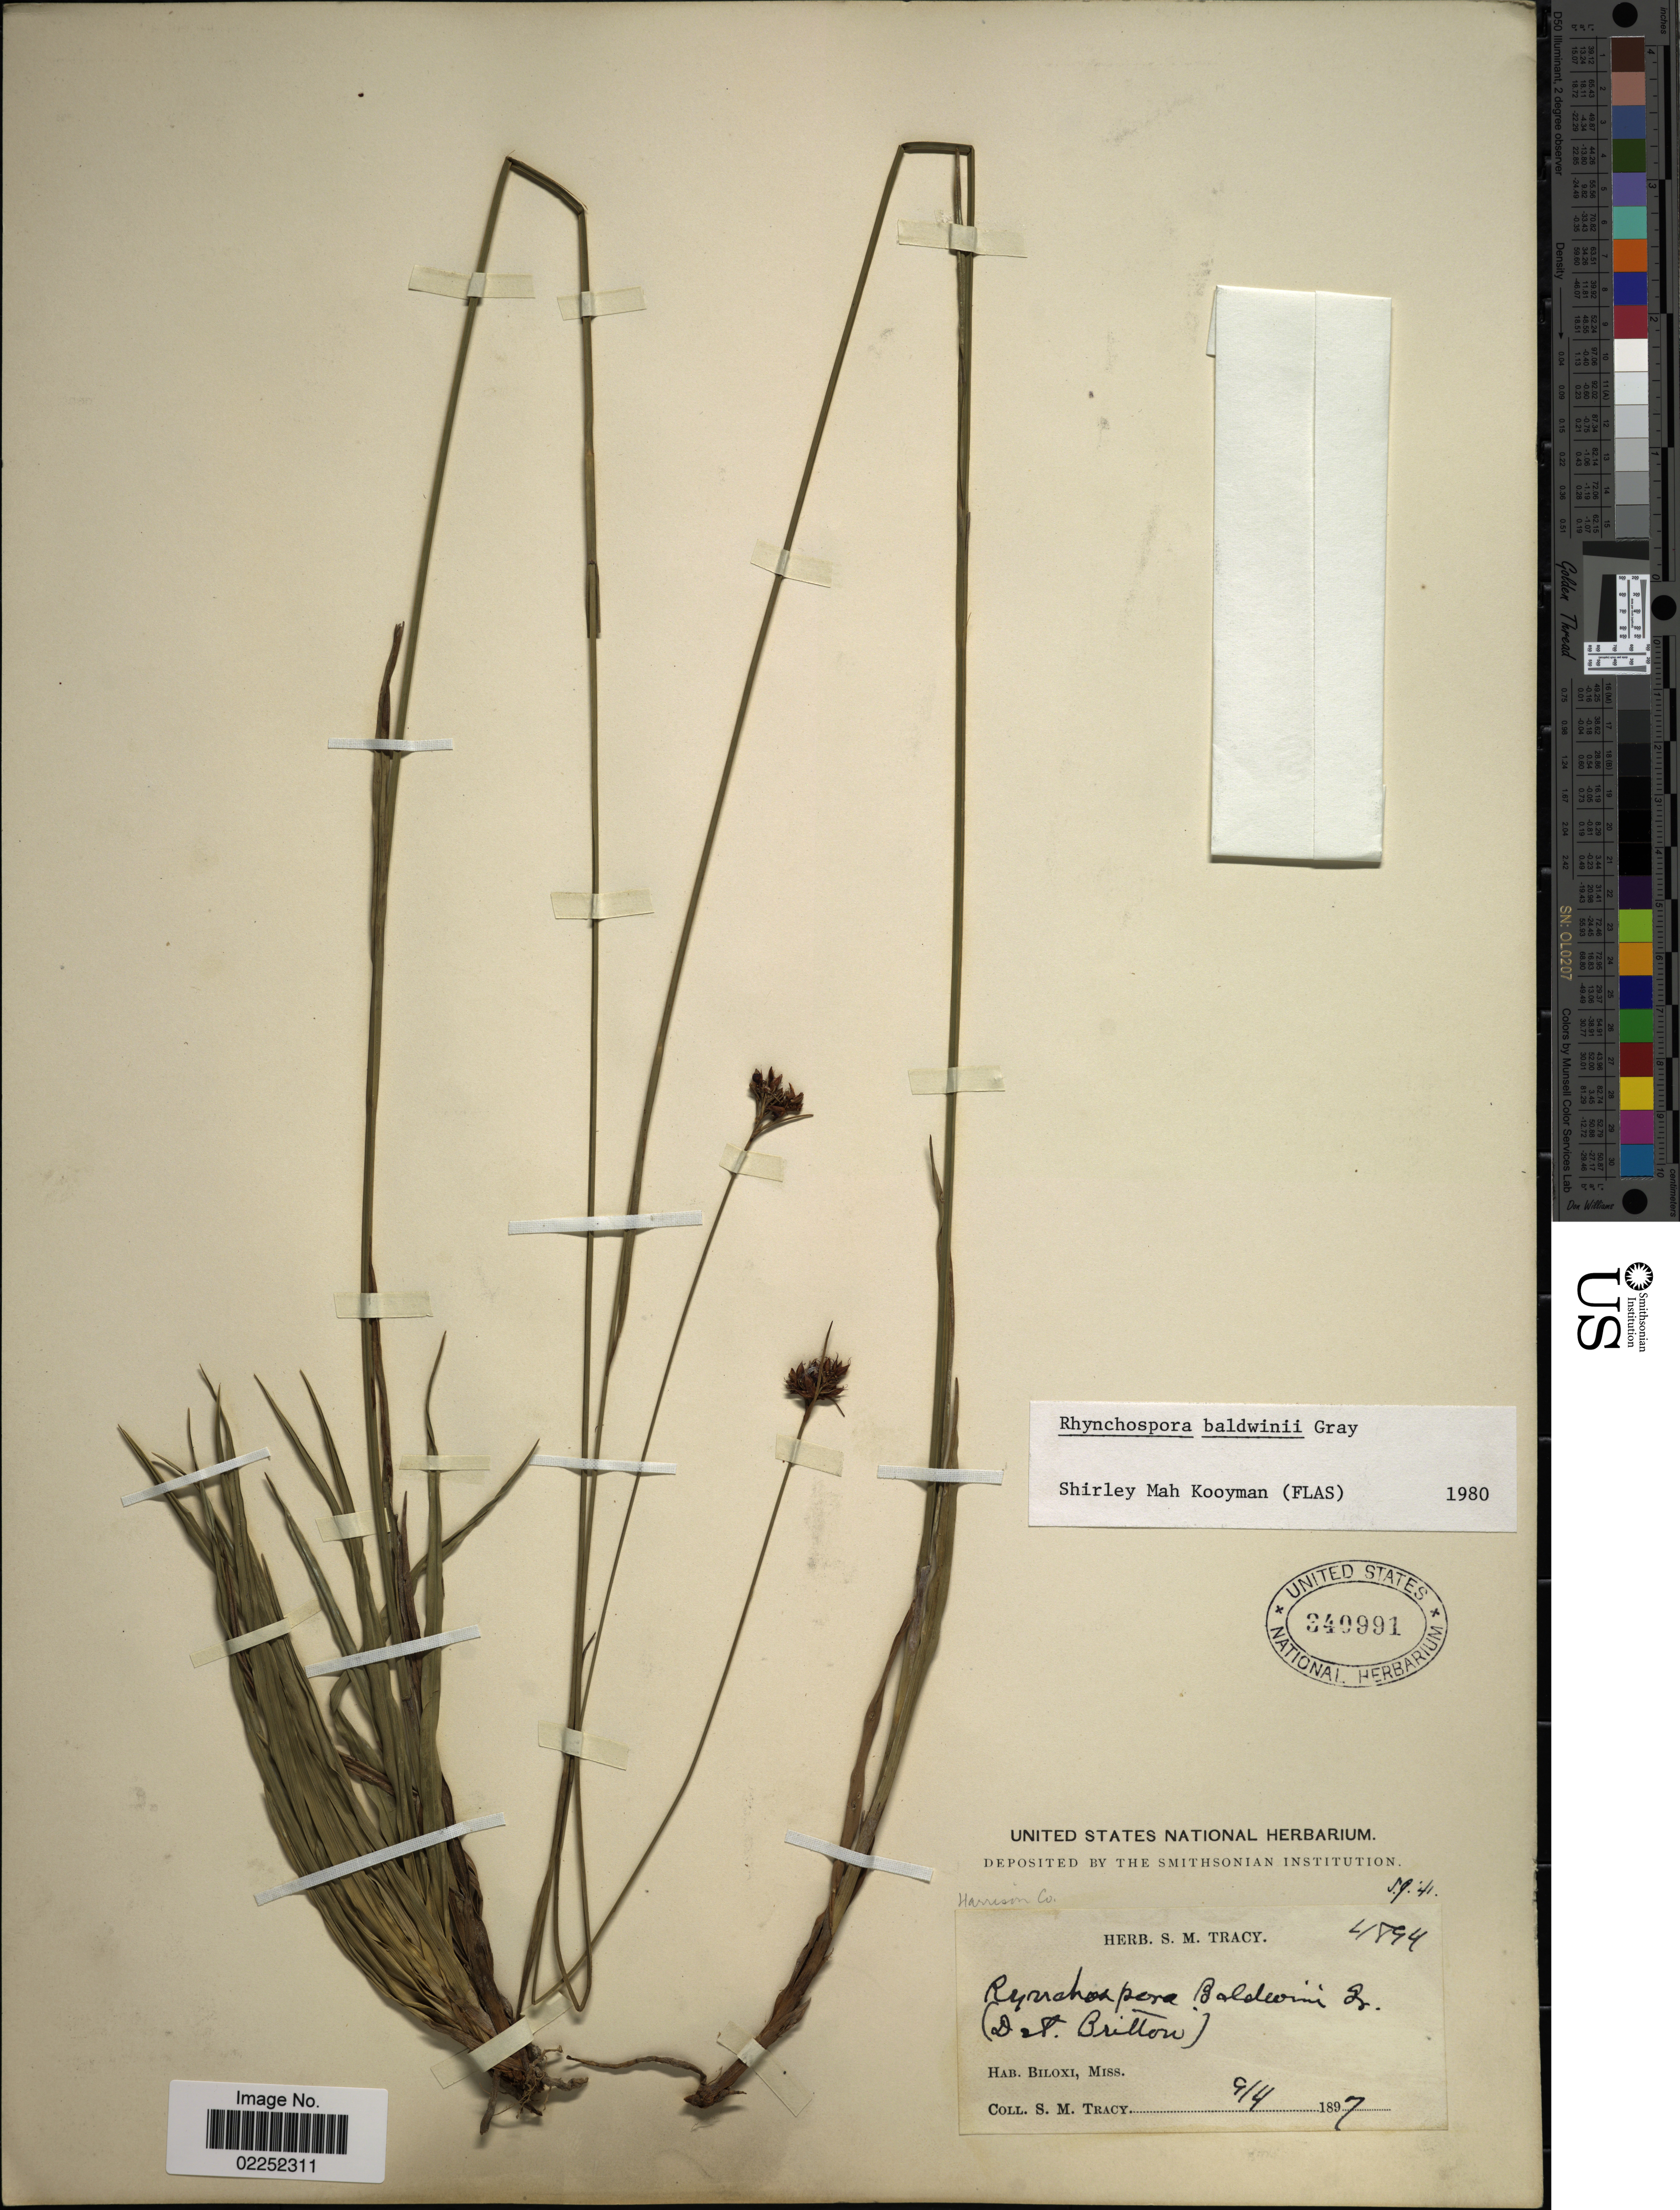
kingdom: Plantae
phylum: Tracheophyta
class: Liliopsida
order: Poales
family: Cyperaceae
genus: Rhynchospora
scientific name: Rhynchospora baldwinii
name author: A. Gray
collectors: S. M. Tracy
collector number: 4894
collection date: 1897-09-04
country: United States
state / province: Mississippi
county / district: Harrison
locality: Biloxi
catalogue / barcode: US 340991